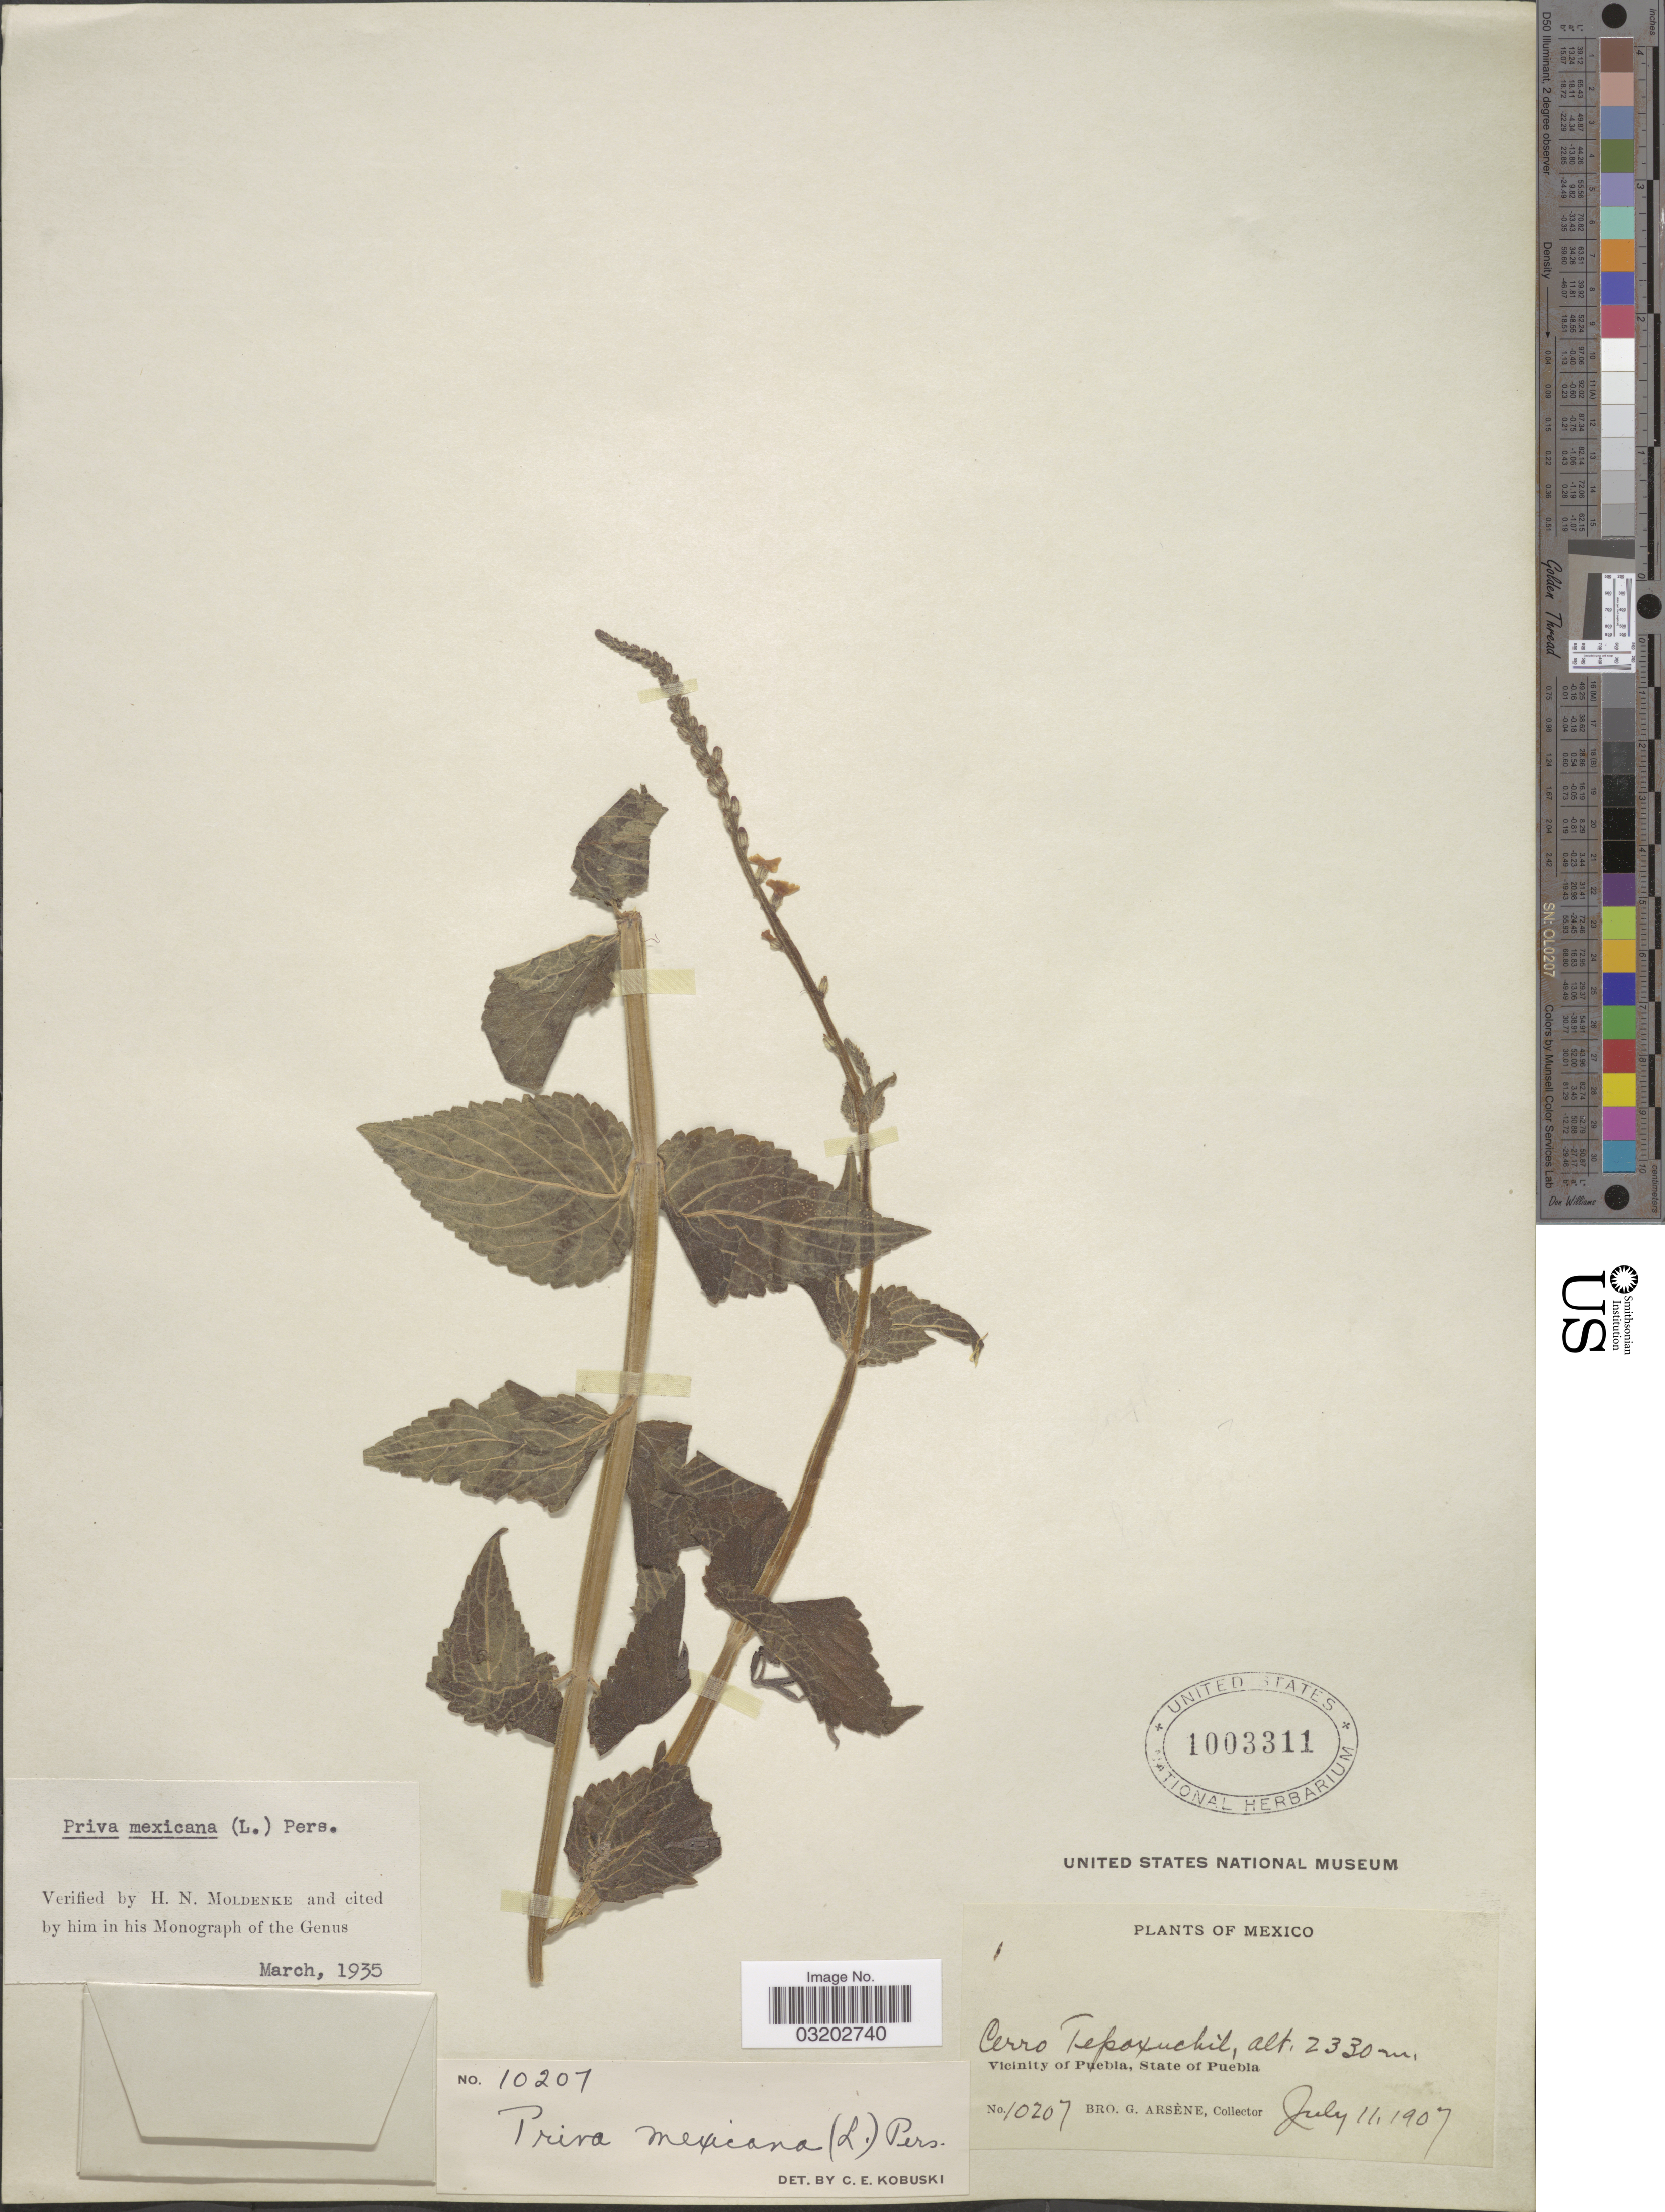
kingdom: Plantae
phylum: Tracheophyta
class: Magnoliopsida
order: Lamiales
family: Verbenaceae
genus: Priva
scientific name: Priva mexicana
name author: (L.) Pers.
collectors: Bro. G. Arsène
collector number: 10207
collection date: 1907-07-11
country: Mexico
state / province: Puebla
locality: Cerro Tepoxuchil. Vicinity of Puebla.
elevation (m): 2330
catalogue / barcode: US 1003311